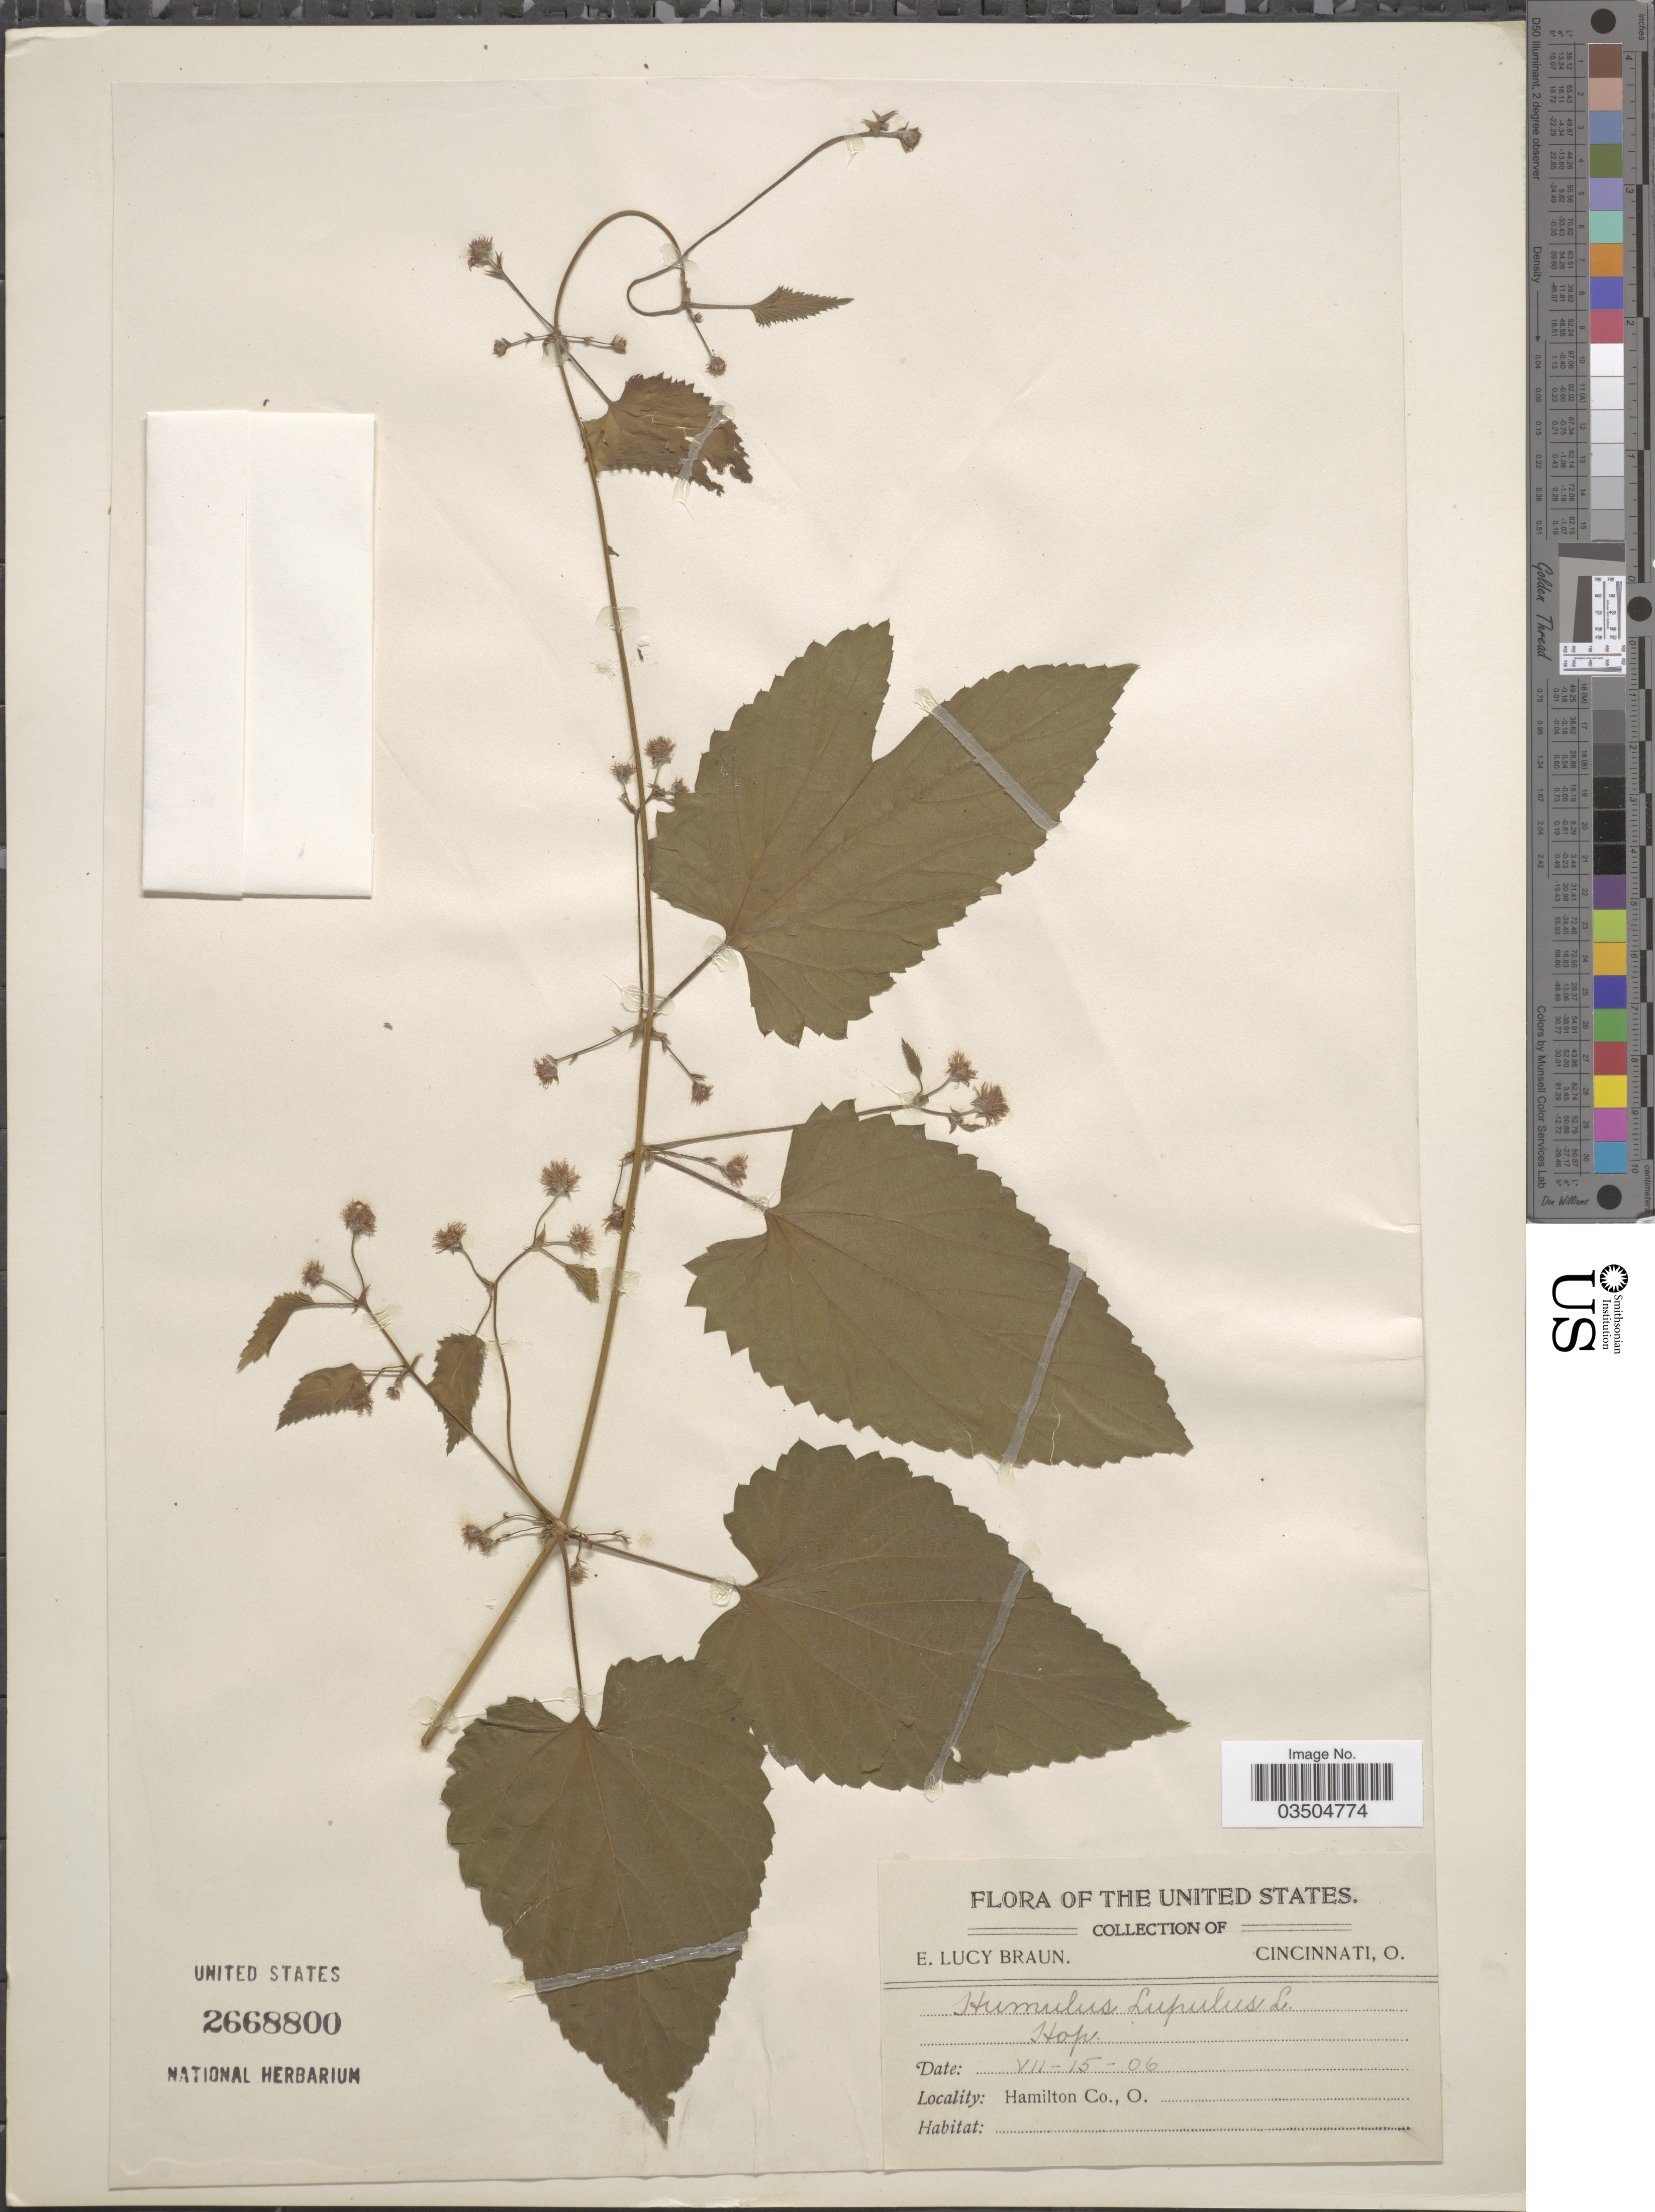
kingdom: Plantae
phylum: Tracheophyta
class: Magnoliopsida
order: Rosales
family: Cannabaceae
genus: Humulus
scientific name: Humulus lupulus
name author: L.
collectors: E. L. Braun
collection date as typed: Transcribed d/m/y: 15/7/6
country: United States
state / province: Ohio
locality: Hamilton Co.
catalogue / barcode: US 2668800